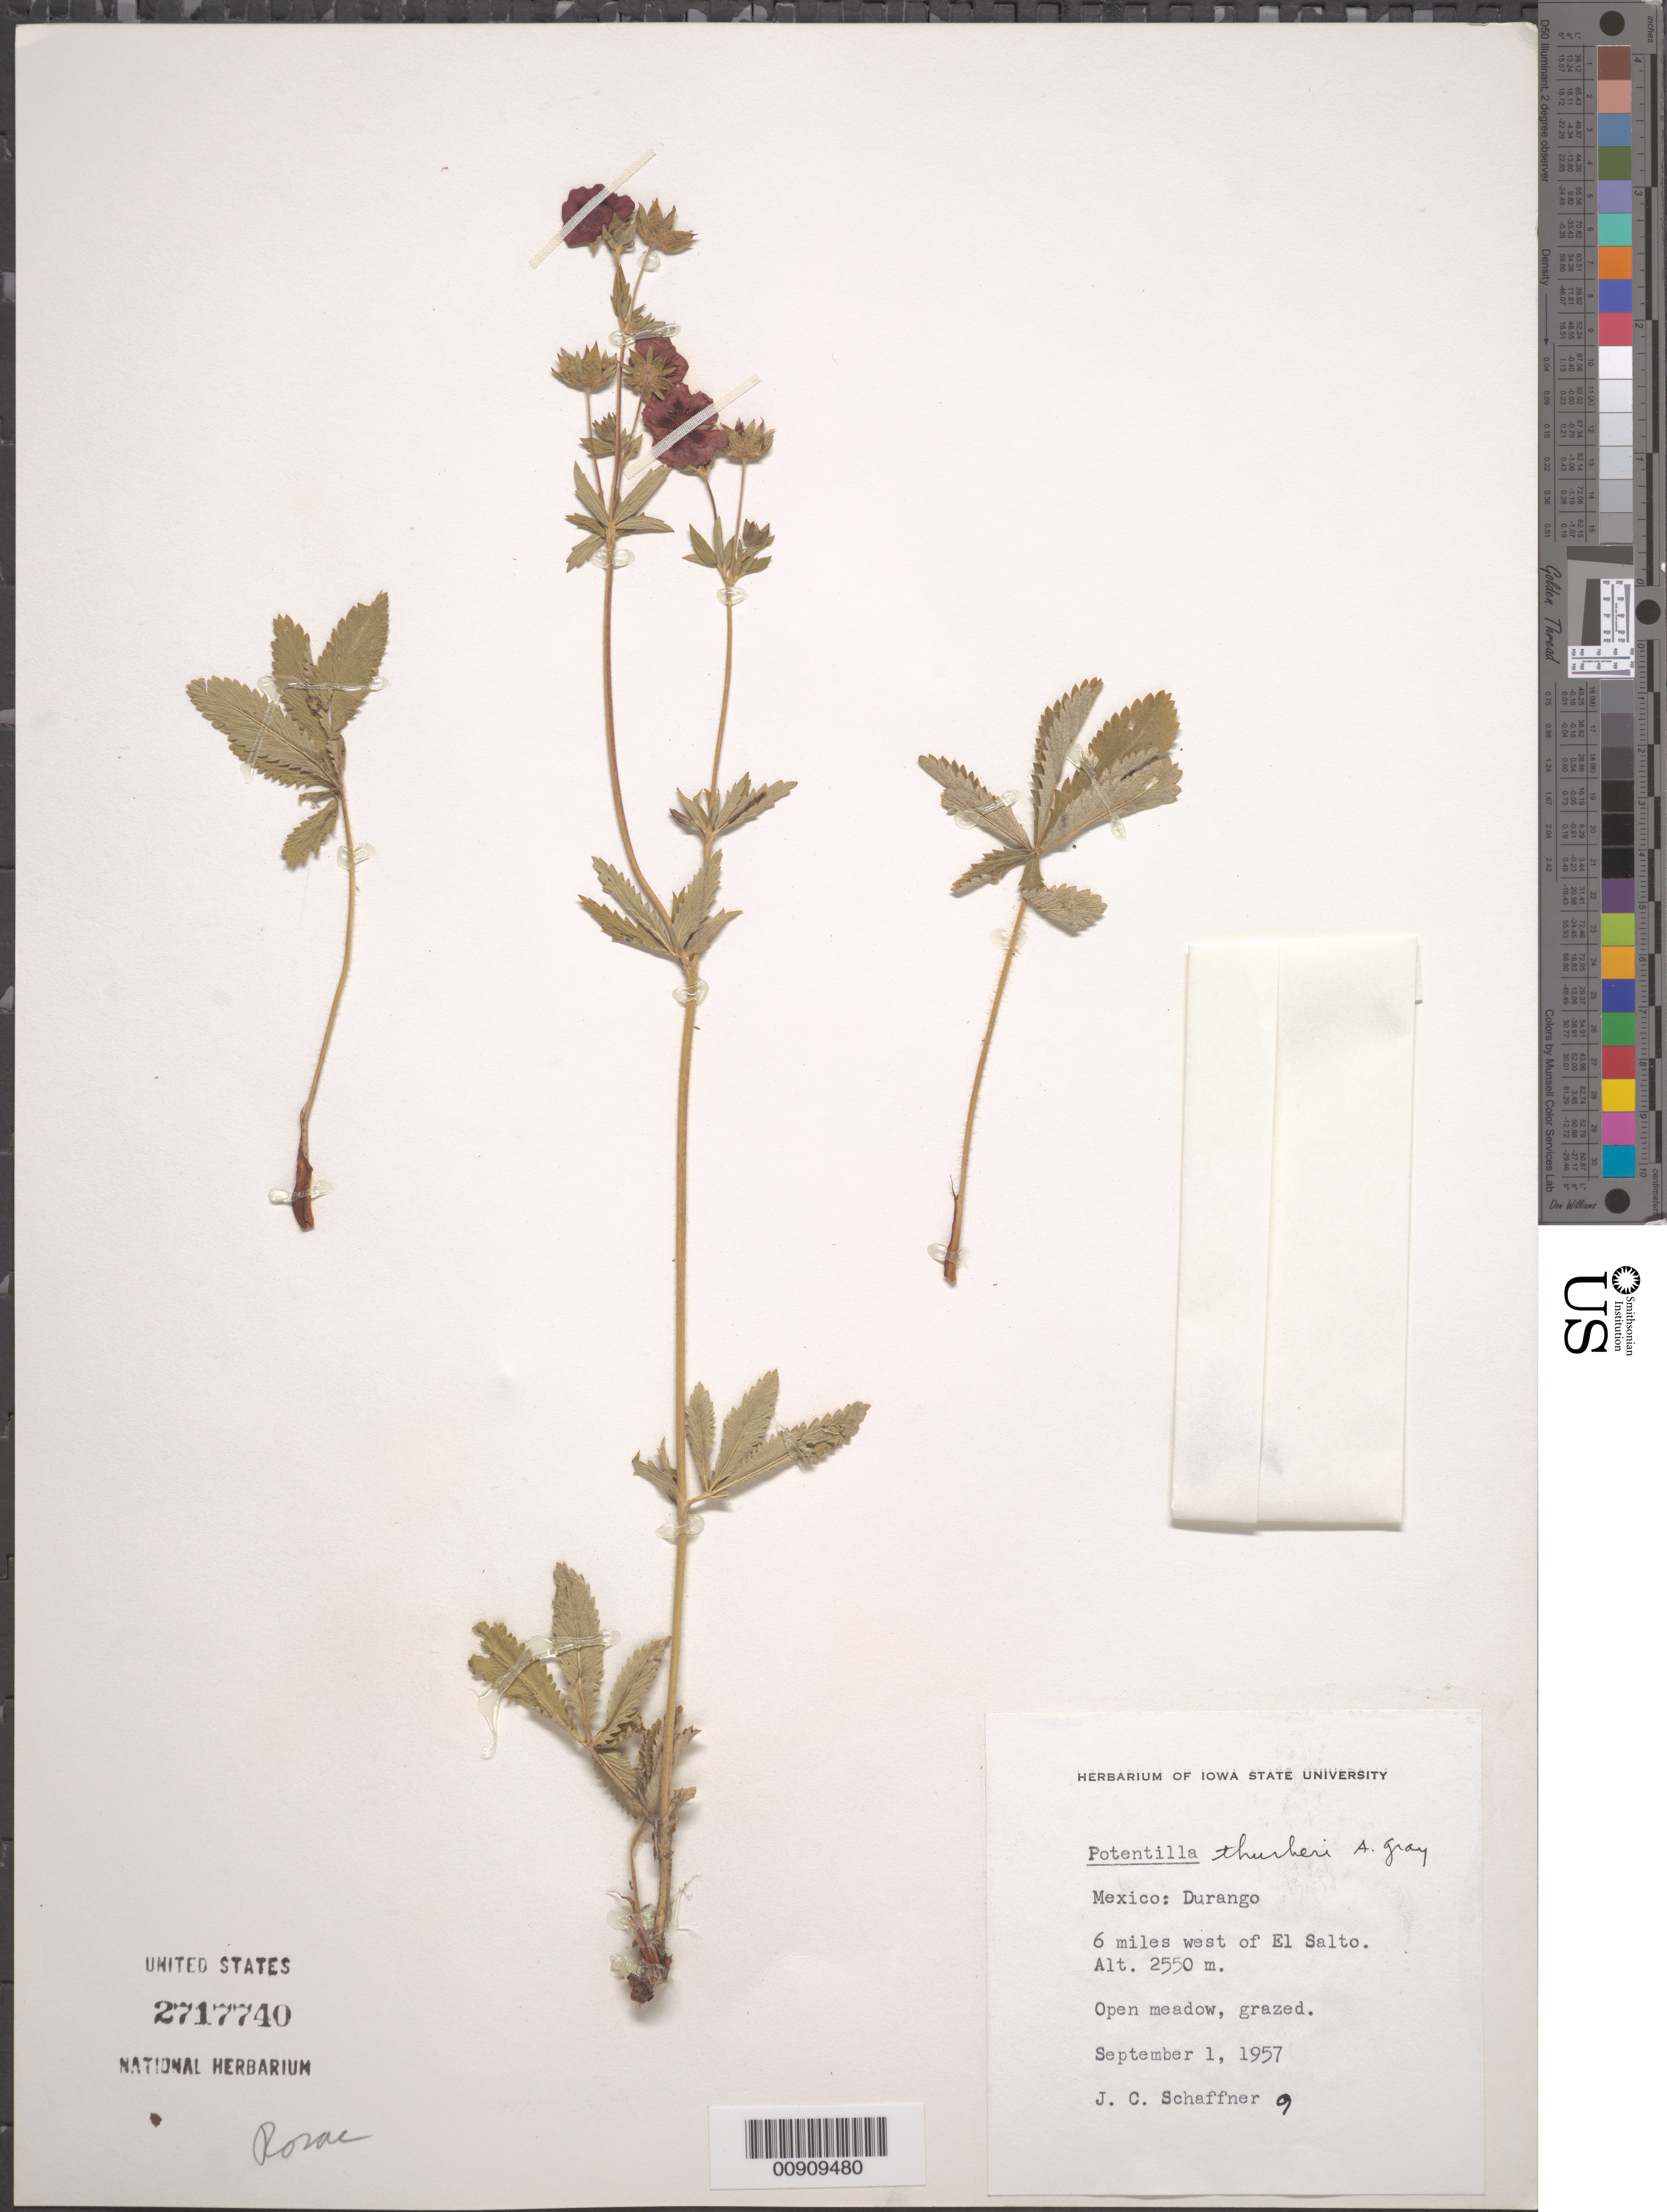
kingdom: Plantae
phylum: Tracheophyta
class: Magnoliopsida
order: Rosales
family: Rosaceae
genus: Potentilla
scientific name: Potentilla thurberi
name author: A. Gray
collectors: J. G. Schaffner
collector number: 9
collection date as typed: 01 Sep 1957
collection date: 1957-09-01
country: Mexico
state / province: Durango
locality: Durango: 6 miles west of El Salto.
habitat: Open meadow, grazed.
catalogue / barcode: US 2717740